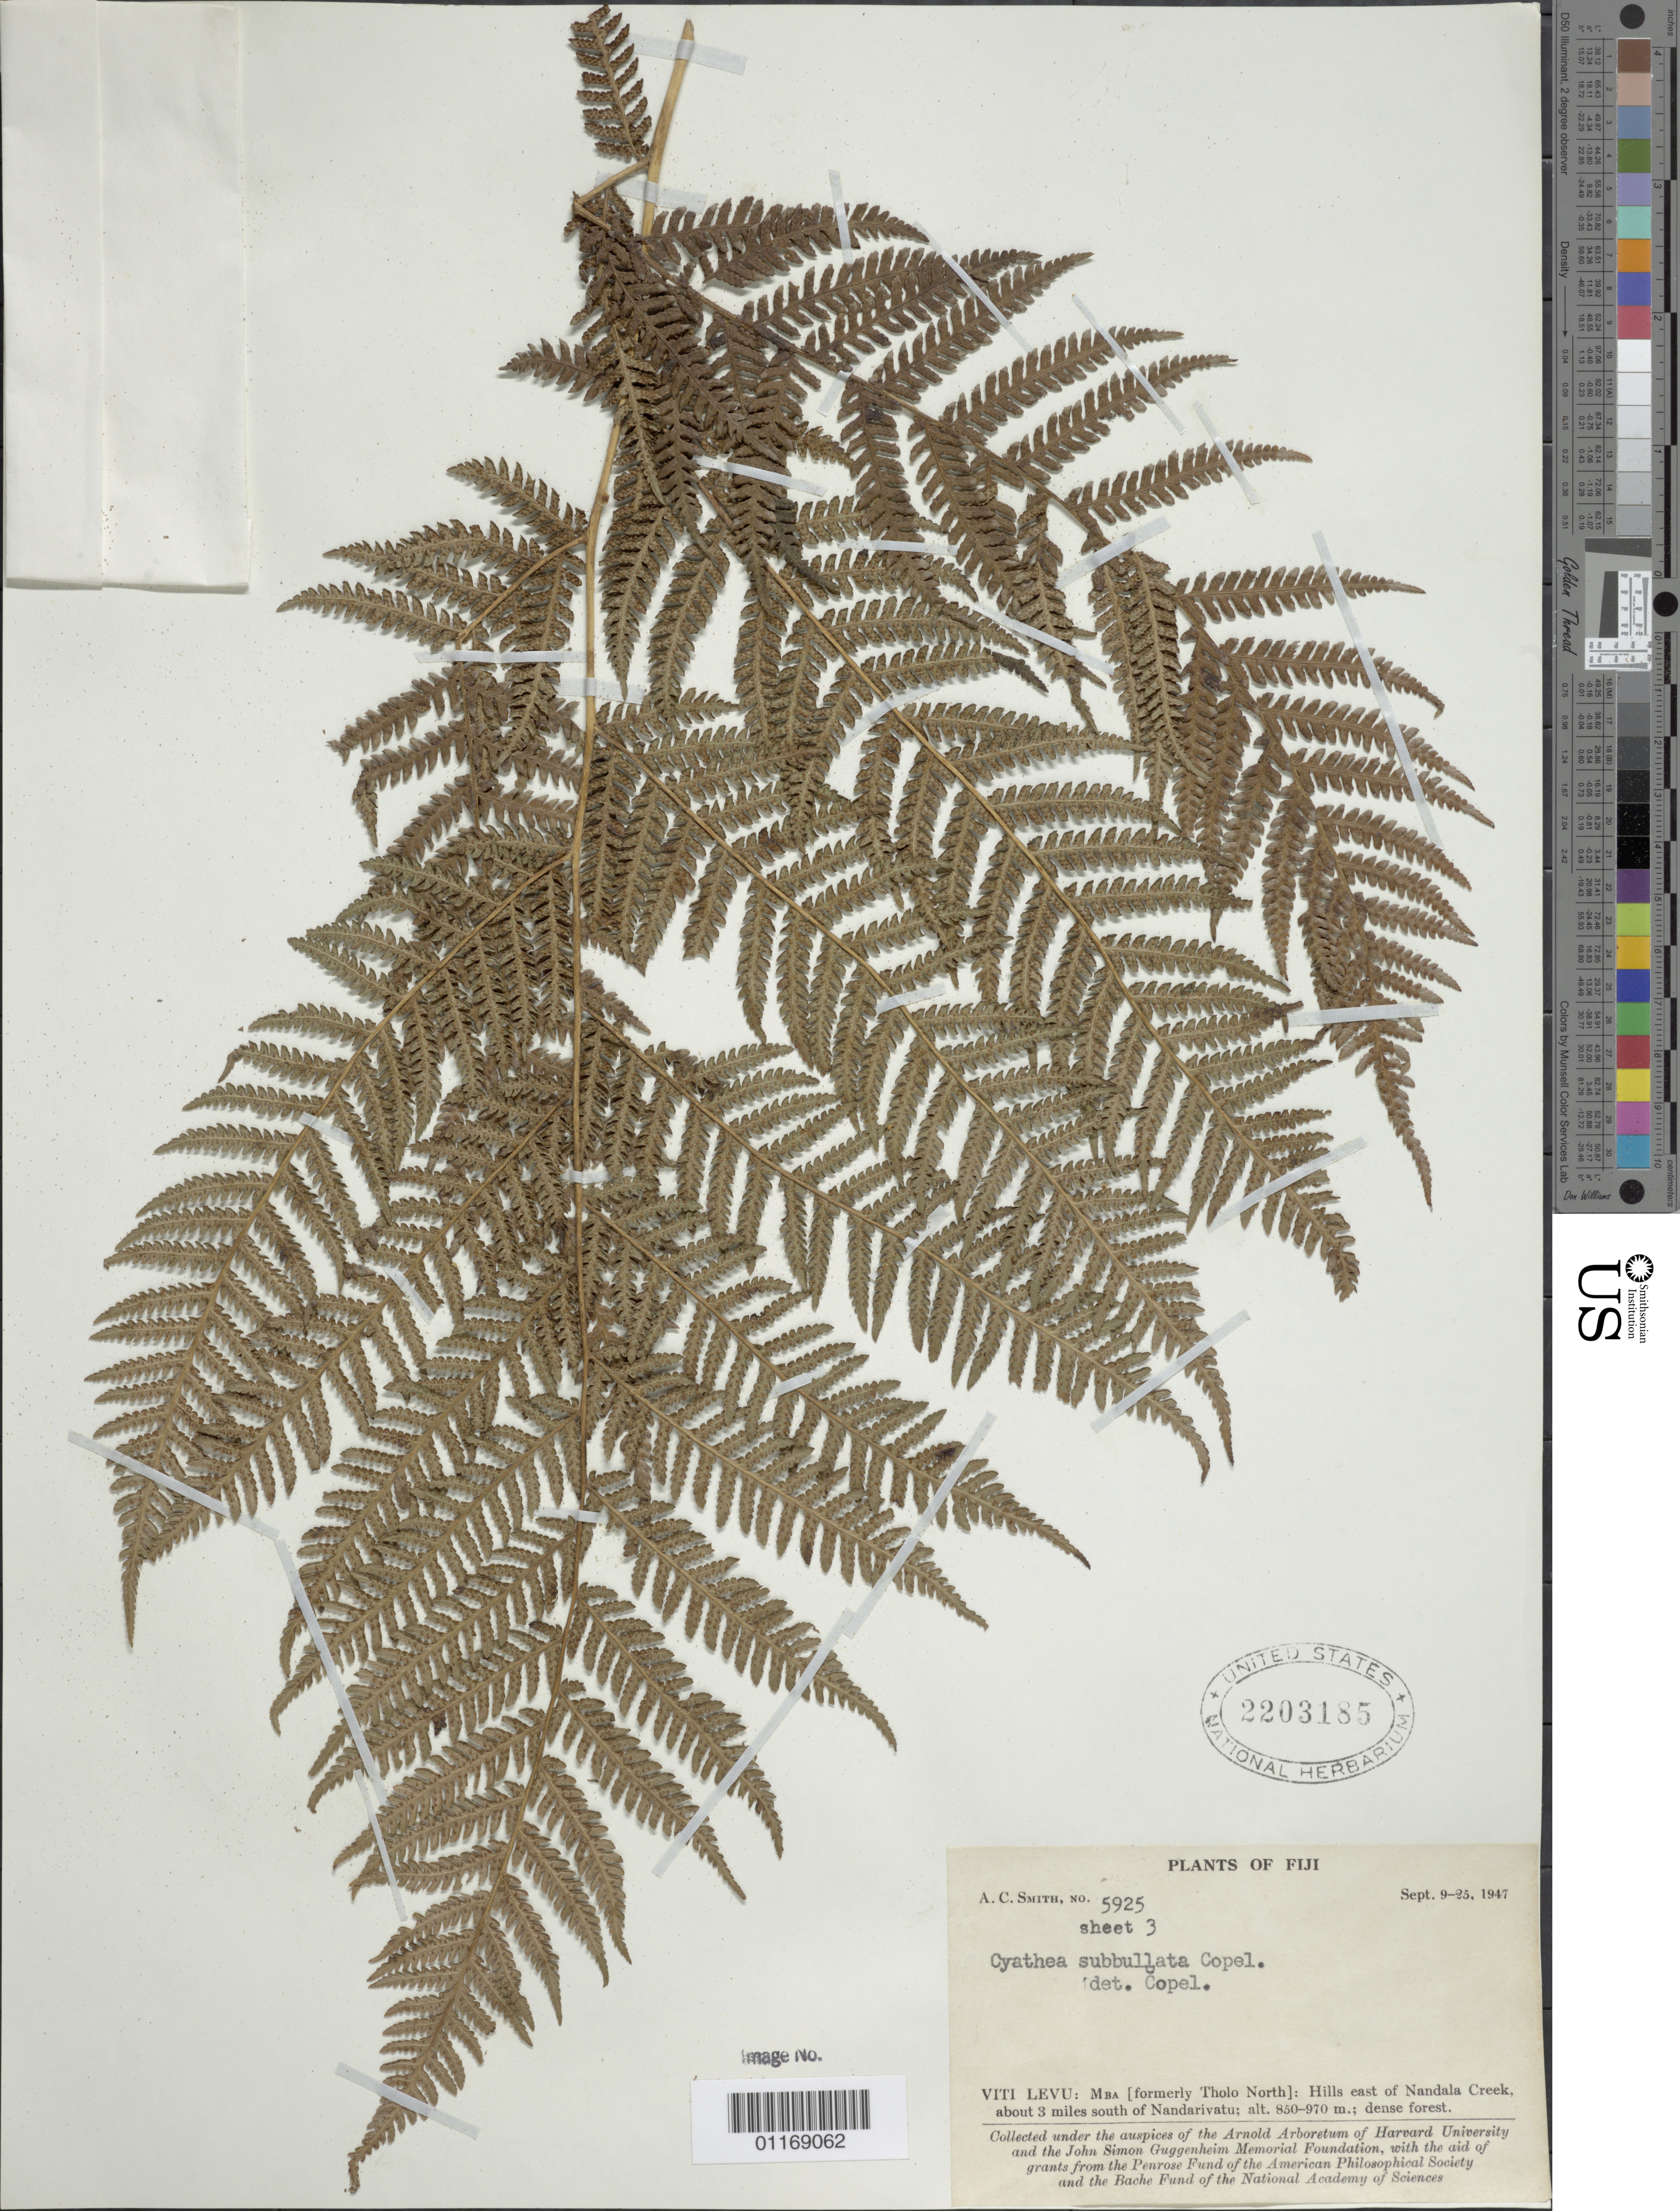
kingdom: Plantae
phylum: Tracheophyta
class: Polypodiopsida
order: Cyatheales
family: Cyatheaceae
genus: Cyathea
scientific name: Cyathea decurrens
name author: (Hook.) Copel.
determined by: Copeland, E. B.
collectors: A. C. Smith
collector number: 5925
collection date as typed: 09-25 Sep 1947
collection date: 1947-09-09/1947-09-25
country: Fiji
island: Viti Levu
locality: Mba (formerly tholo north), hills e of nandala creek, about 3 mi s of nandarivatu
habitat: Dense forest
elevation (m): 850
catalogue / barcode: US 2203185